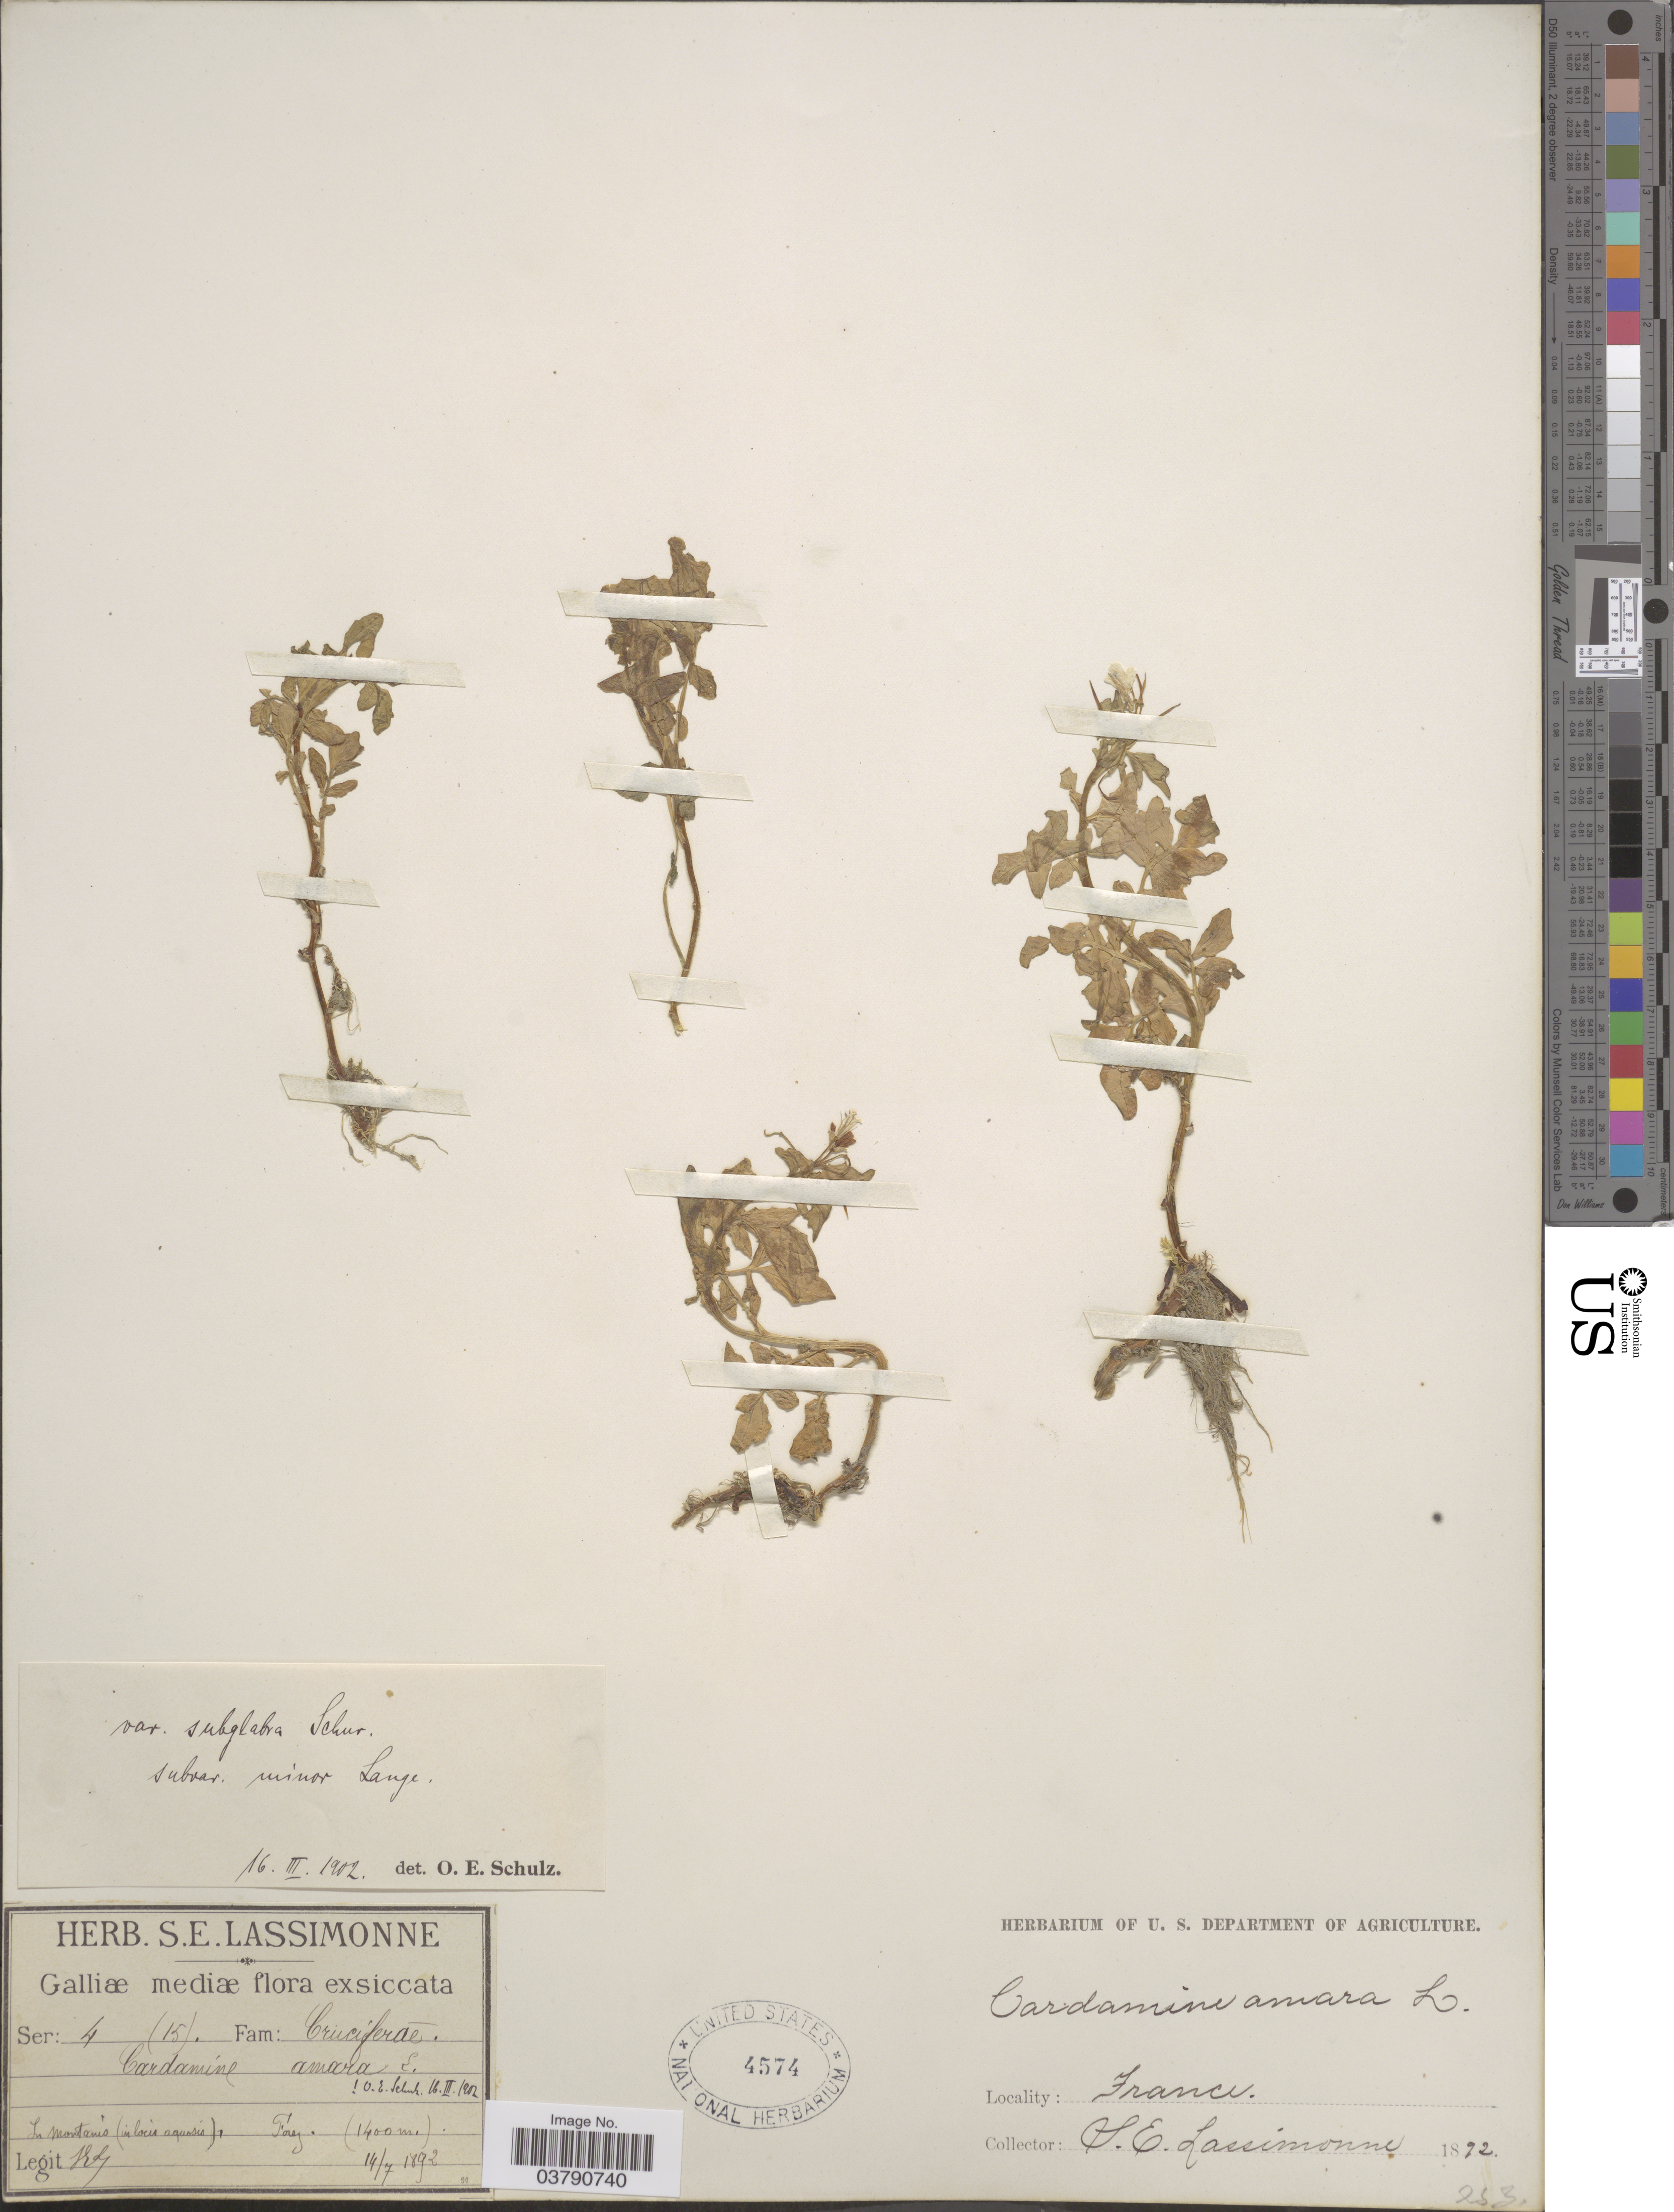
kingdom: Plantae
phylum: Tracheophyta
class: Magnoliopsida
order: Brassicales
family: Brassicaceae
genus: Cardamine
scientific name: Cardamine amara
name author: L.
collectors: S. Lassimonne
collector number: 4(15)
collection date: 1892-07-14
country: France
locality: Galliæ mediæ. In montanis (in locis aquosis) Forez.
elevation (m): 1400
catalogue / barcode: US 4574